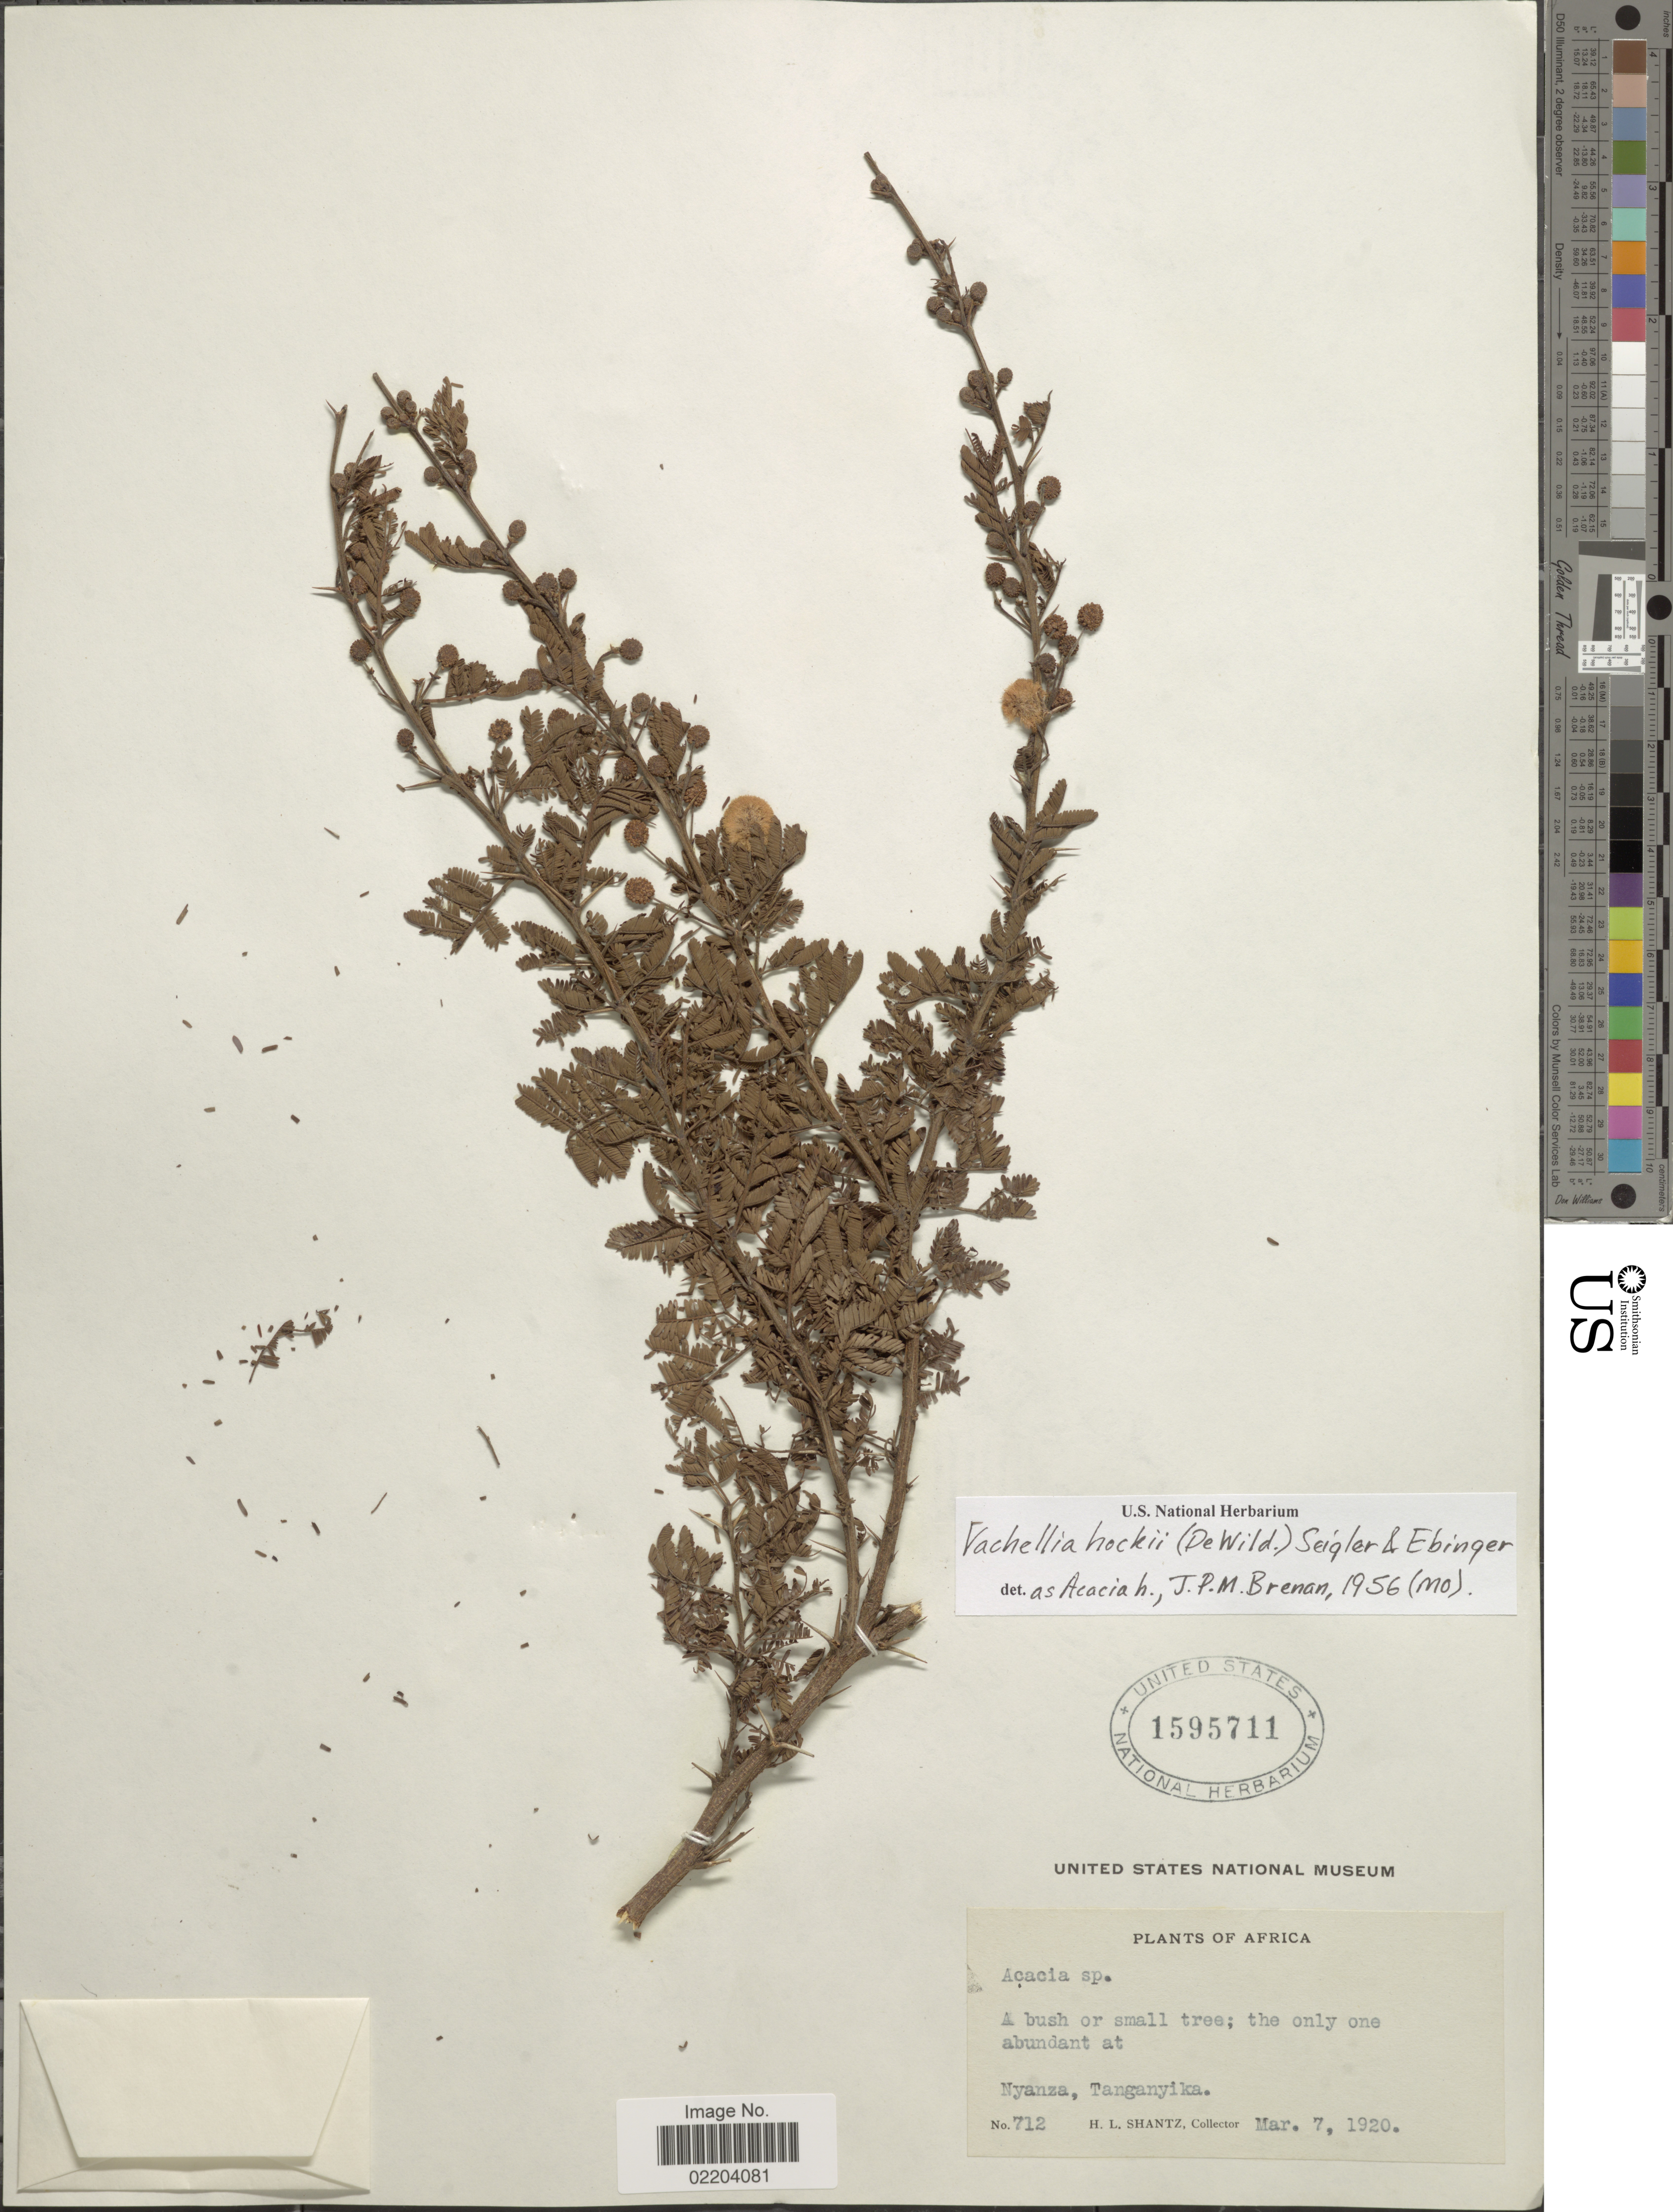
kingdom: Plantae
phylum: Tracheophyta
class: Magnoliopsida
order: Fabales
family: Fabaceae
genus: Vachellia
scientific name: Vachellia hockii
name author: (De Wild.) Seigler & Ebinger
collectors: H. Shantz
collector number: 712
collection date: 1920-03-07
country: Tanzania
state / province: Mara (?)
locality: Nyanza, Tanganyika. [INTERPRETTED: Tanganyika Territory is an archaic form of Tanzania. Nyanza often refers to Lake Victoria)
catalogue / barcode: US 1595711